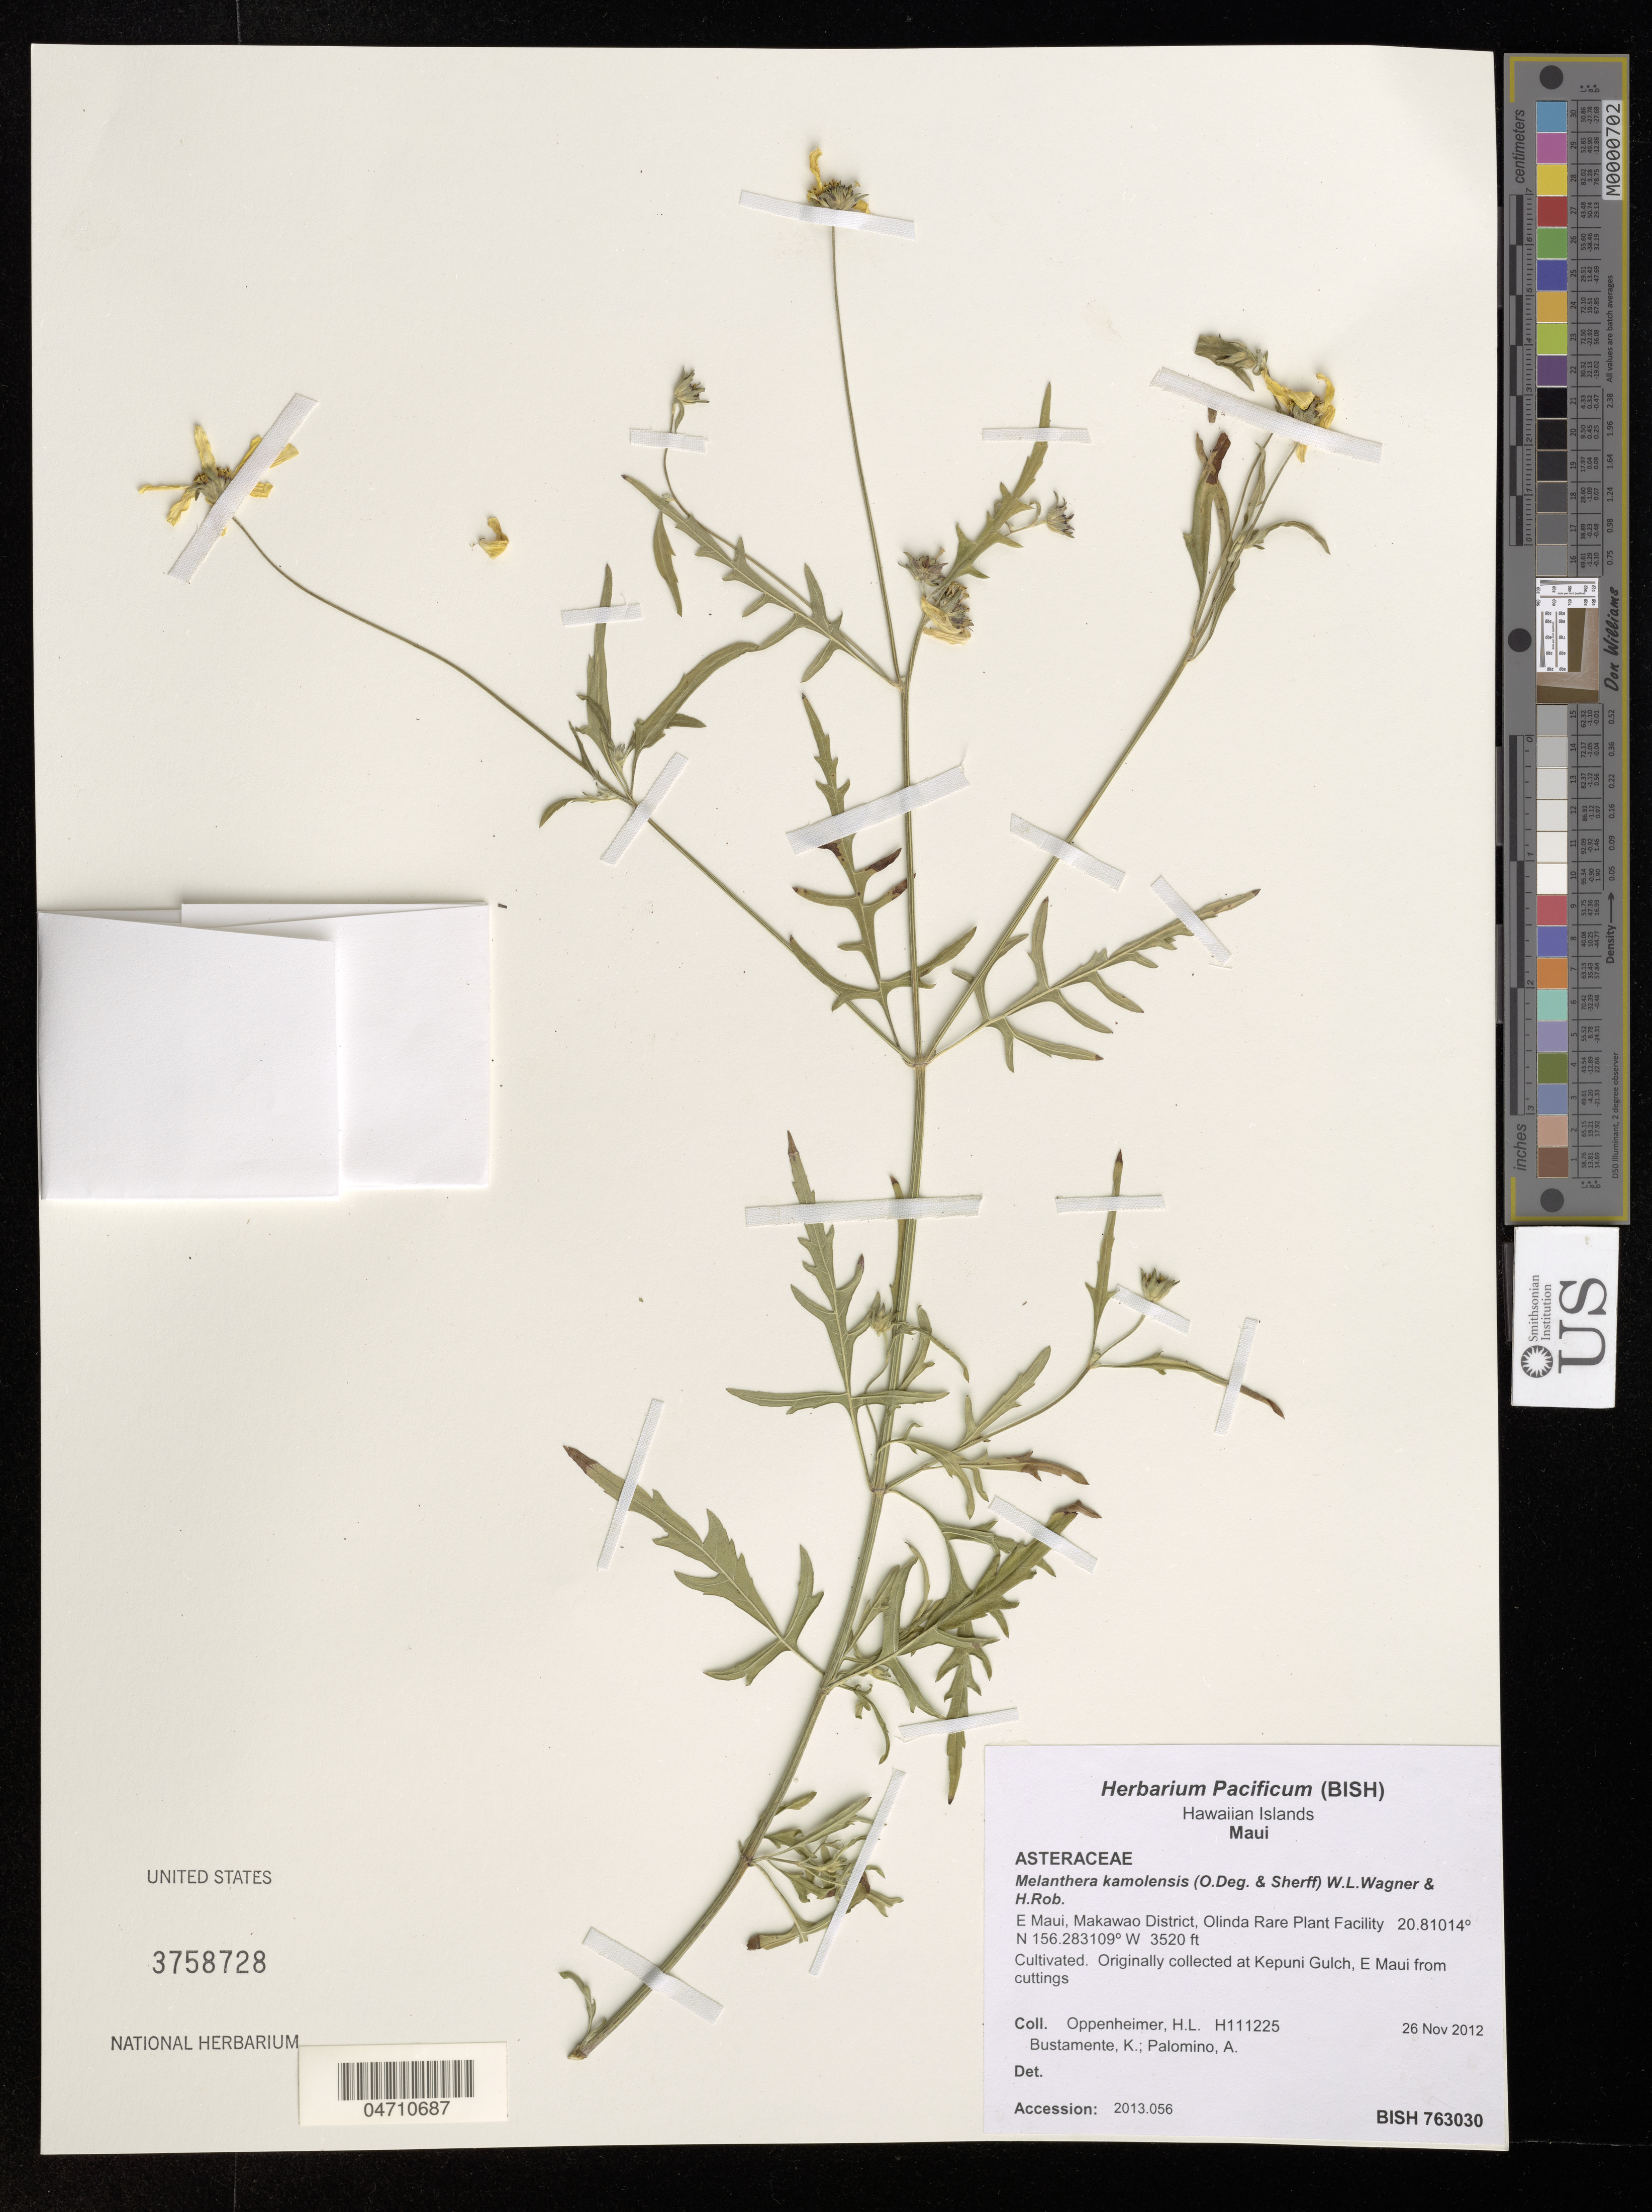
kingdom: Plantae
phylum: Tracheophyta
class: Magnoliopsida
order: Asterales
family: Asteraceae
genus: Melanthera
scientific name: Melanthera kamolensis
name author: (O. Deg. & Sherff) W.L. Wagner & H. Rob.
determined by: Wagner, W. L., (BOT), Smithsonian Institution - National Museum of Natural History (UNITED STATES)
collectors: H. L. Oppenheimer, K. M. Bustamente & A. Palomino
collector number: H111225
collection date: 2012-11-26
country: United States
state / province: Hawaii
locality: Hawaiian Islands. Maui. E Maui, Makawao District, Olinda Rare Plant Facility.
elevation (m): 1073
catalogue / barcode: US 3758728